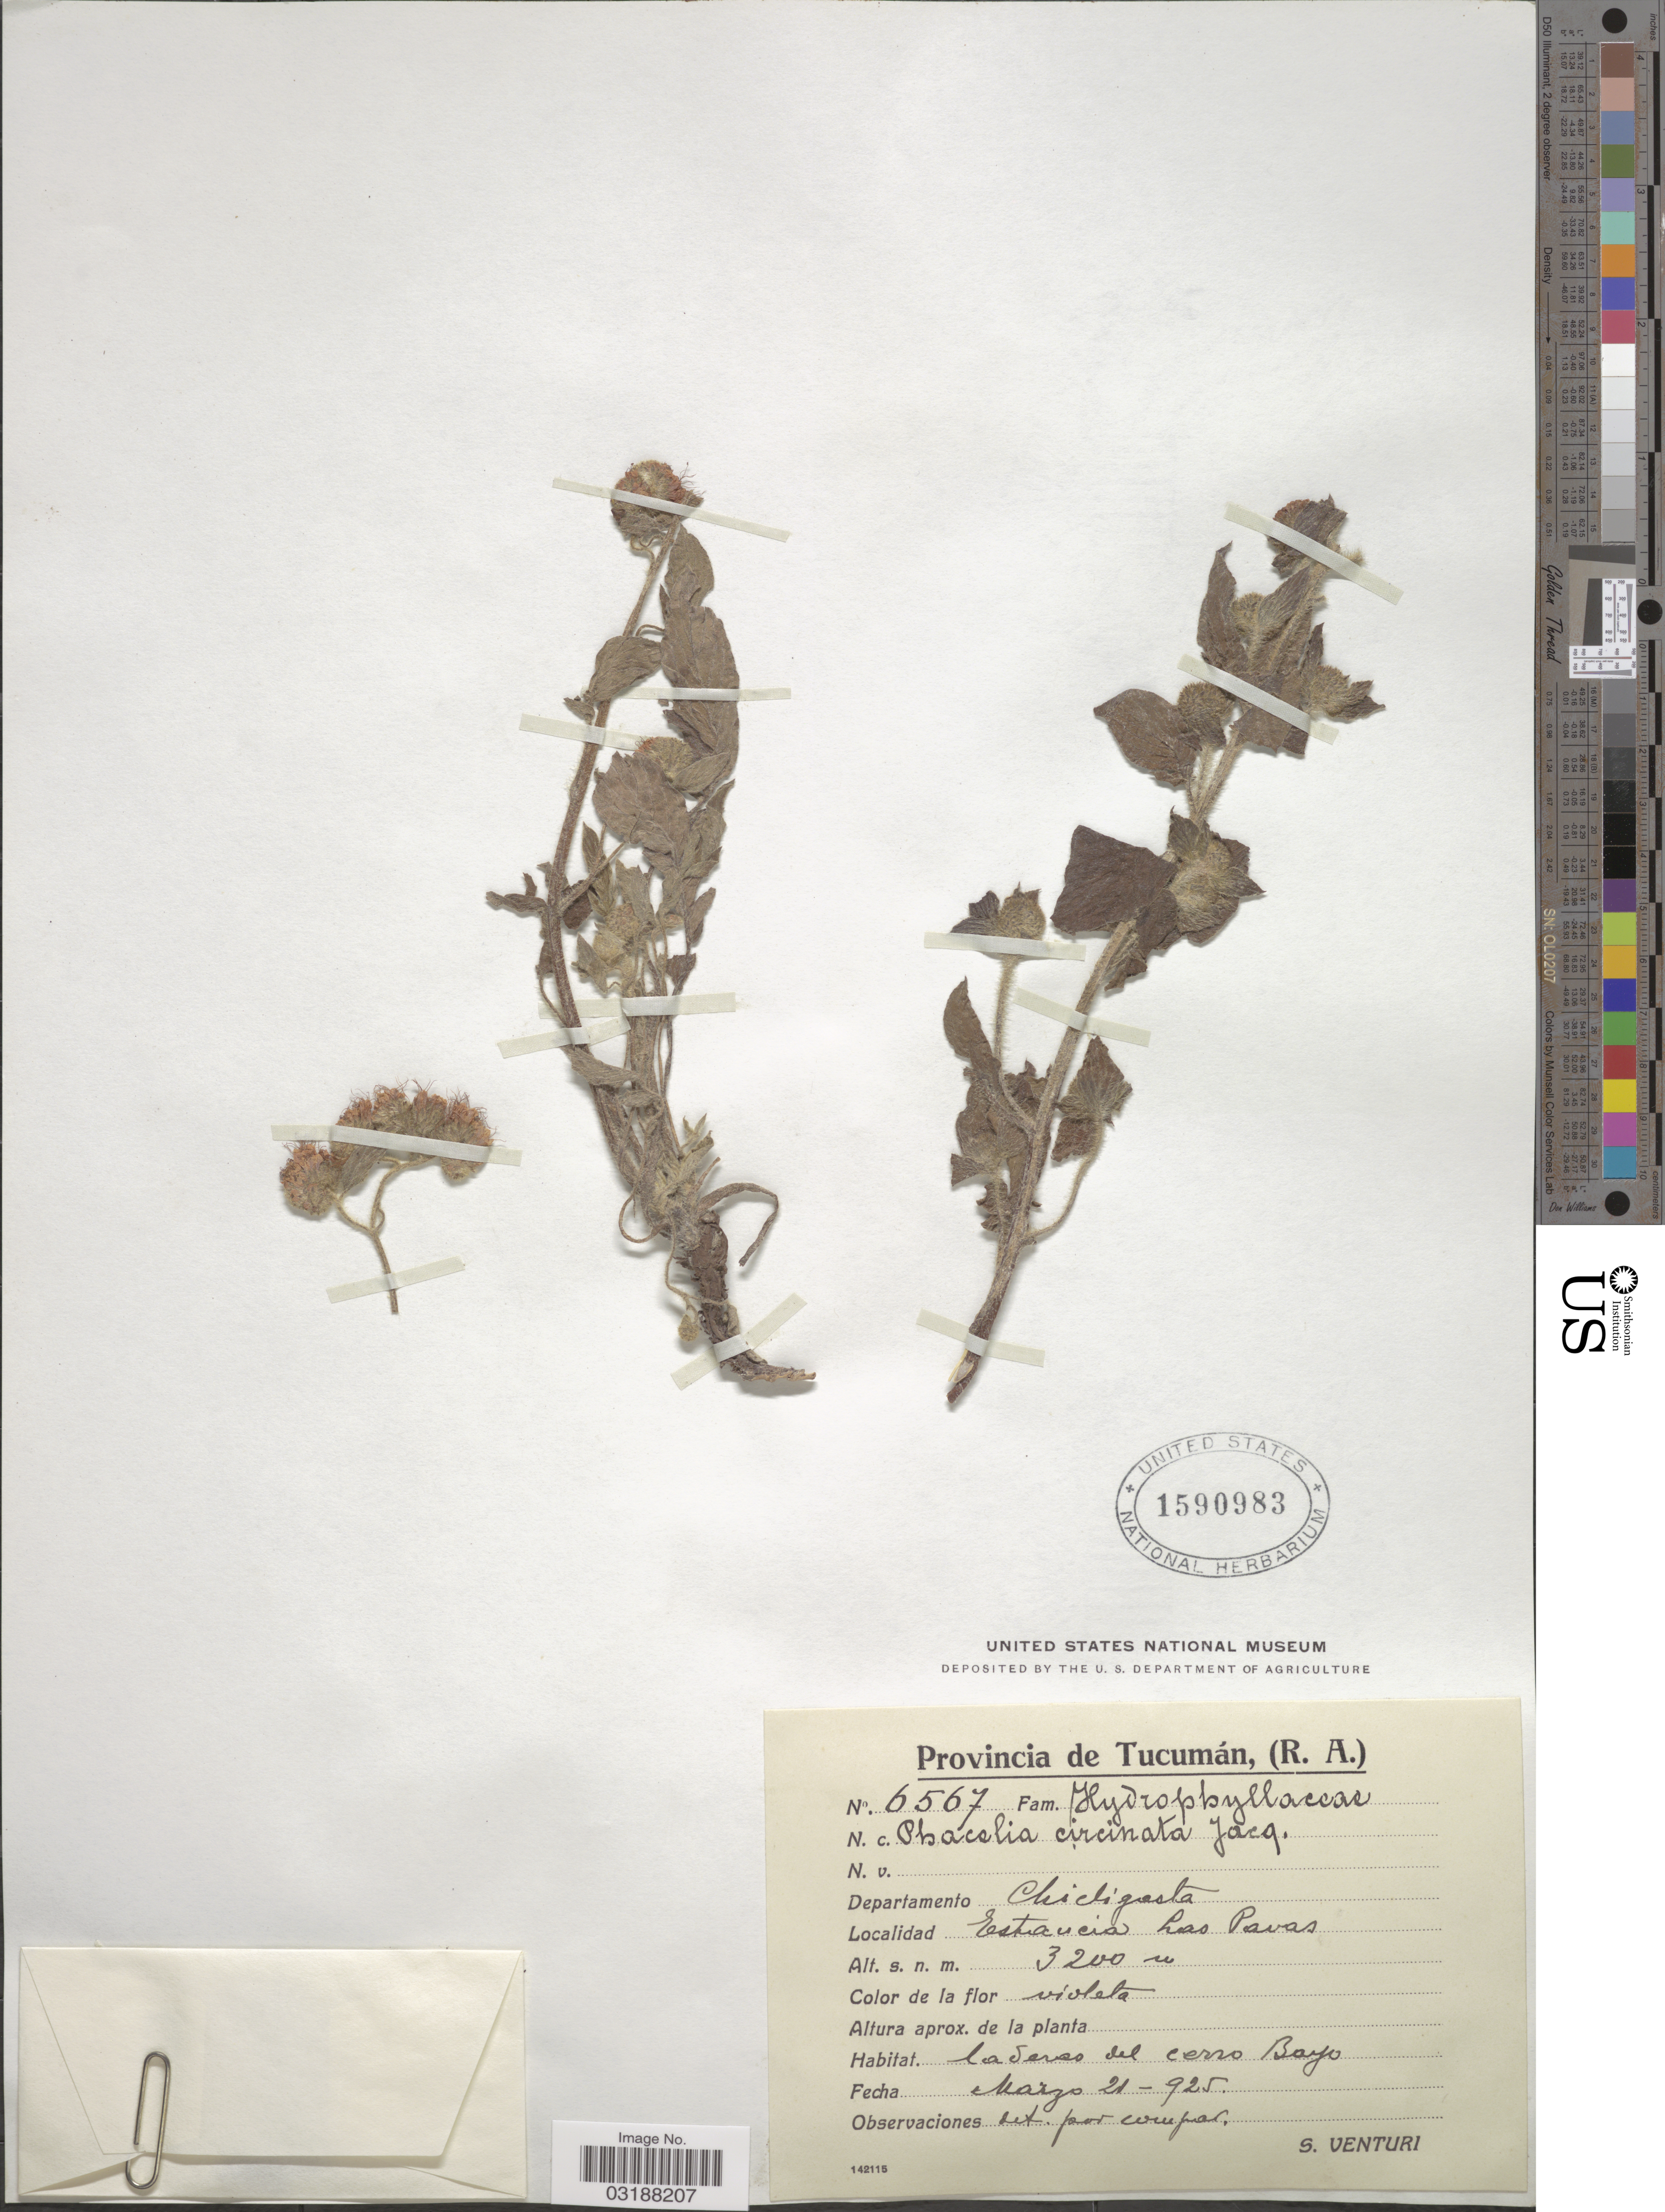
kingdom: Plantae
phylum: Tracheophyta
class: Magnoliopsida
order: Boraginales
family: Hydrophyllaceae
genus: Phacelia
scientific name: Phacelia magellanica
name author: (Lam.) Coville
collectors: S. Venturi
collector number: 6567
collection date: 1925-03-21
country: Argentina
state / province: Tucuman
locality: Provincia de Tucumán, (R.A.) Departamento Chicligasta, Estancia Las Pavas.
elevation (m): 3200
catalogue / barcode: US 1590983